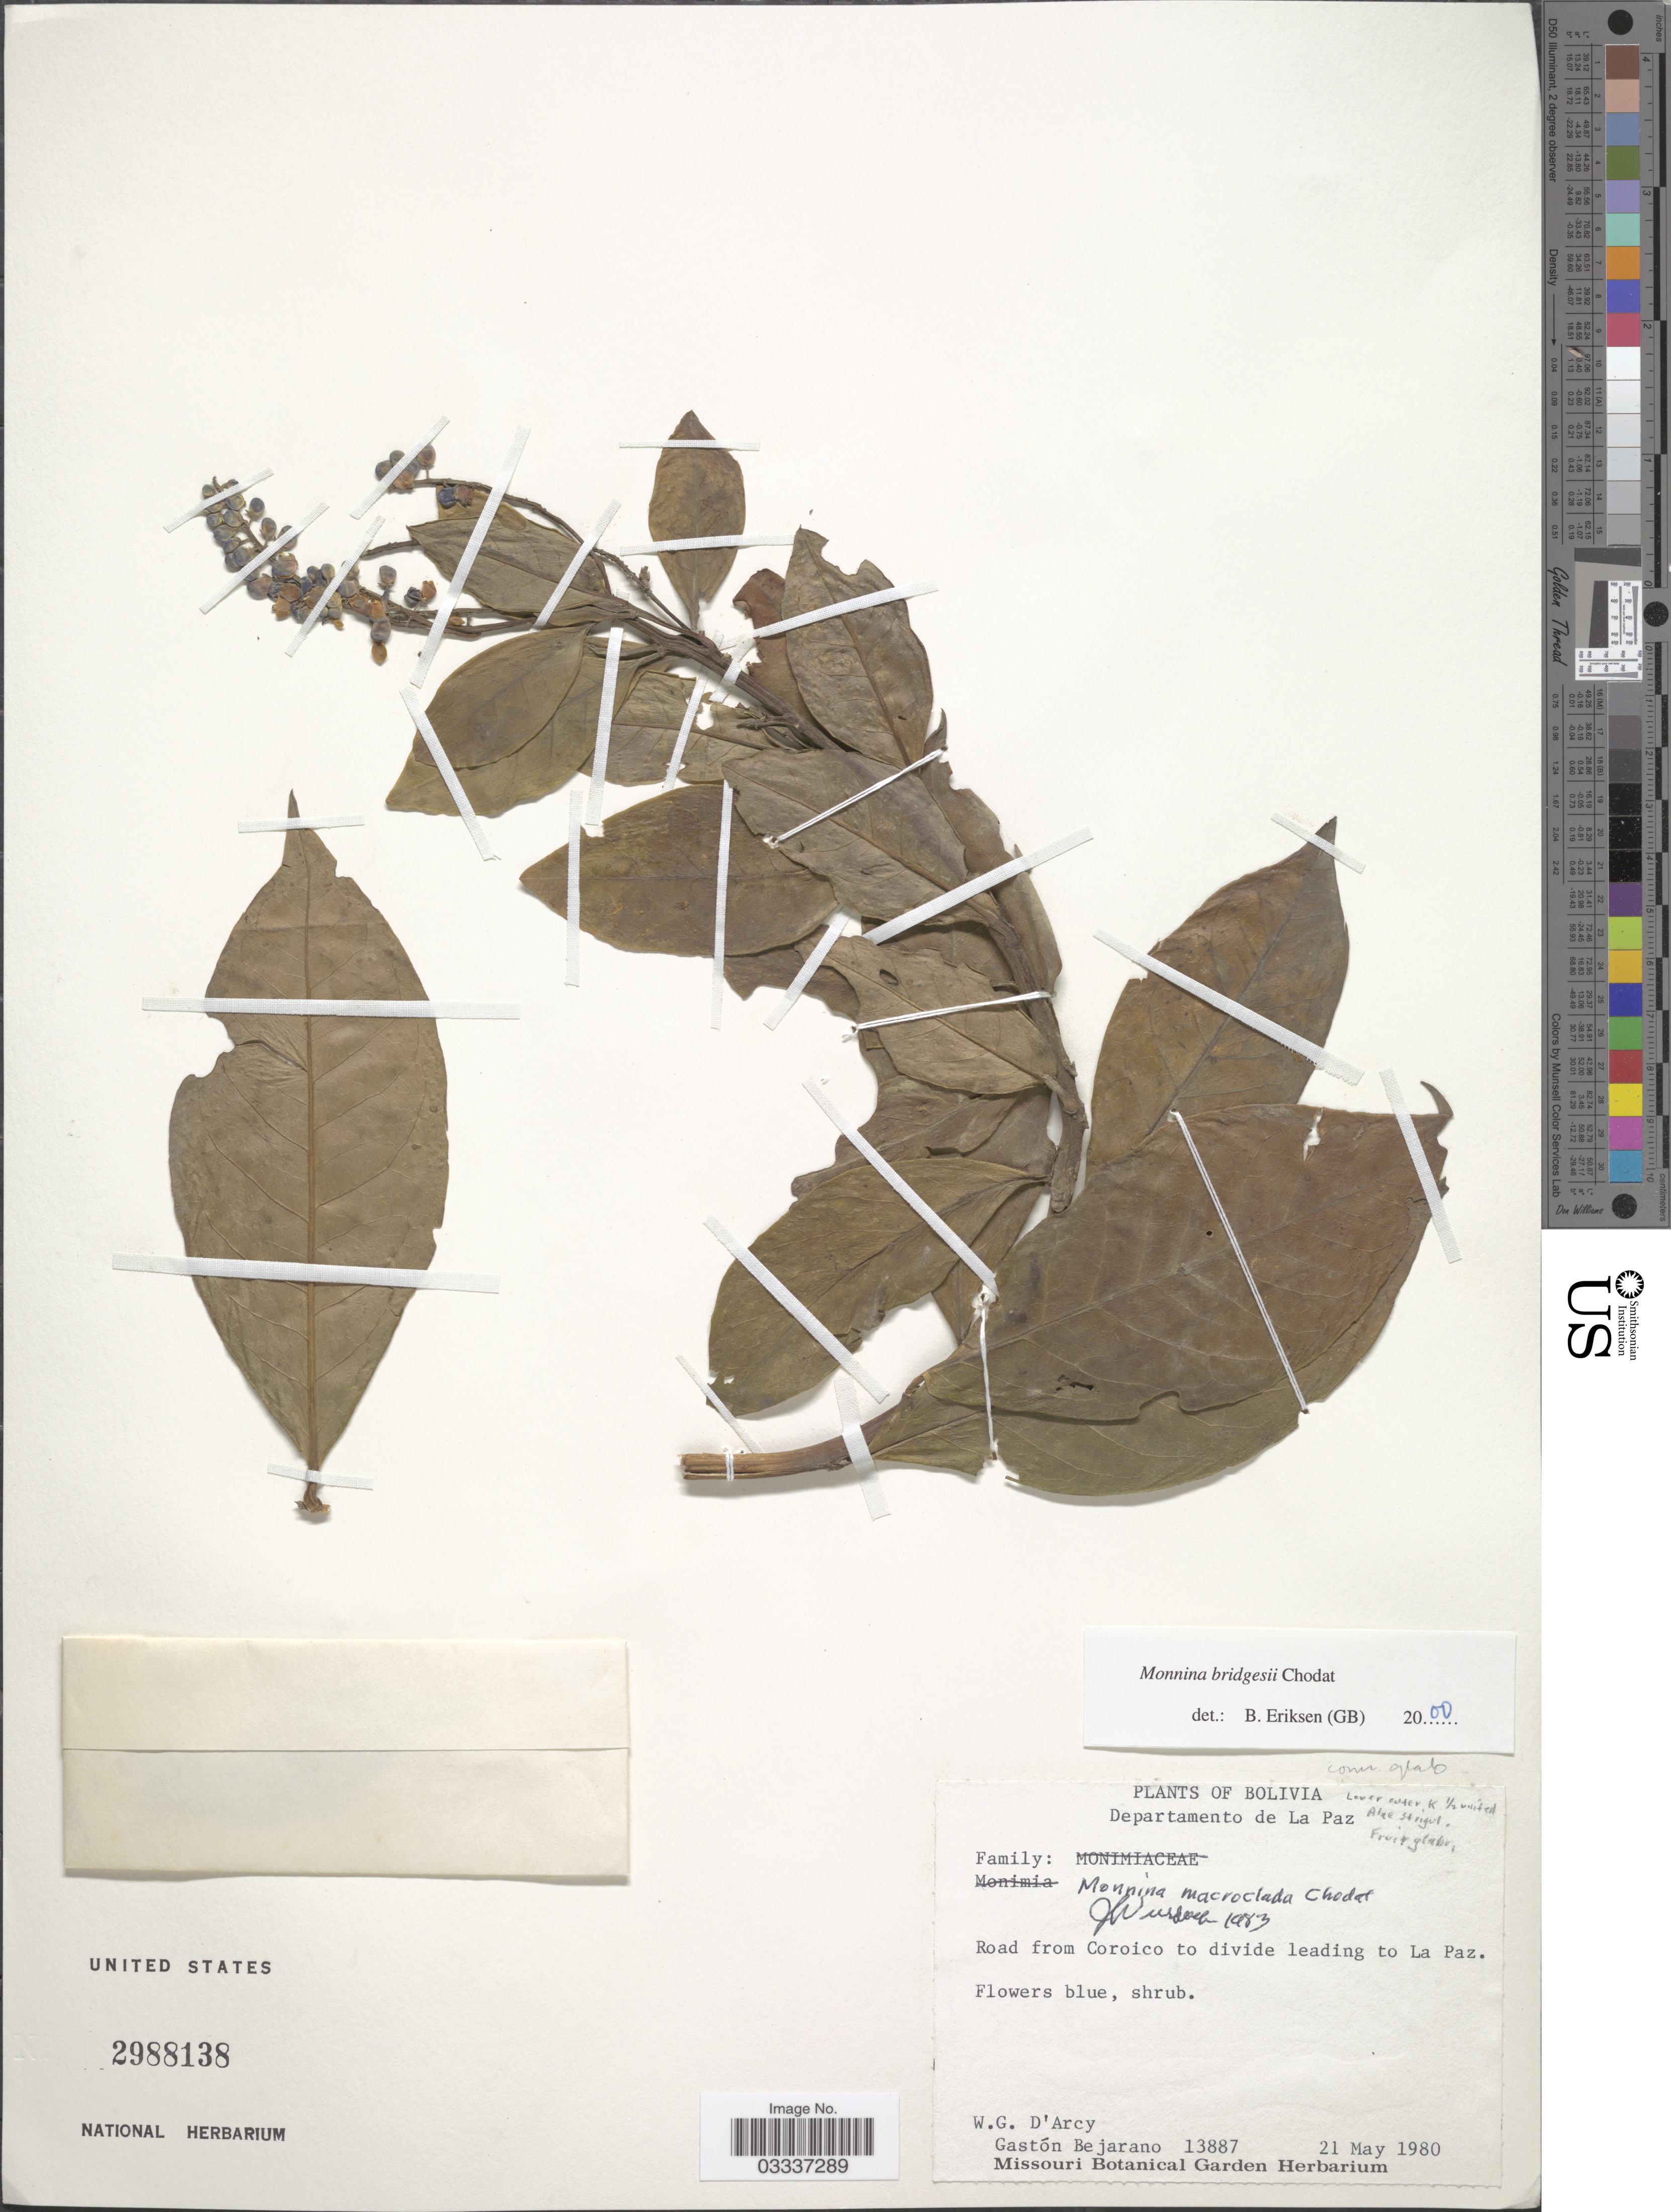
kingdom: Plantae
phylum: Tracheophyta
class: Magnoliopsida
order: Fabales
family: Polygalaceae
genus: Monnina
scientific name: Monnina bridgesii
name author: Chodat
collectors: W. G. D'Arcy & G. Bejarano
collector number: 13887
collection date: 1980-05-21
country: Bolivia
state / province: La Paz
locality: Departamento de La Paz, Road from Coroico to divide leading to La Paz.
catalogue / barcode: US 2988138